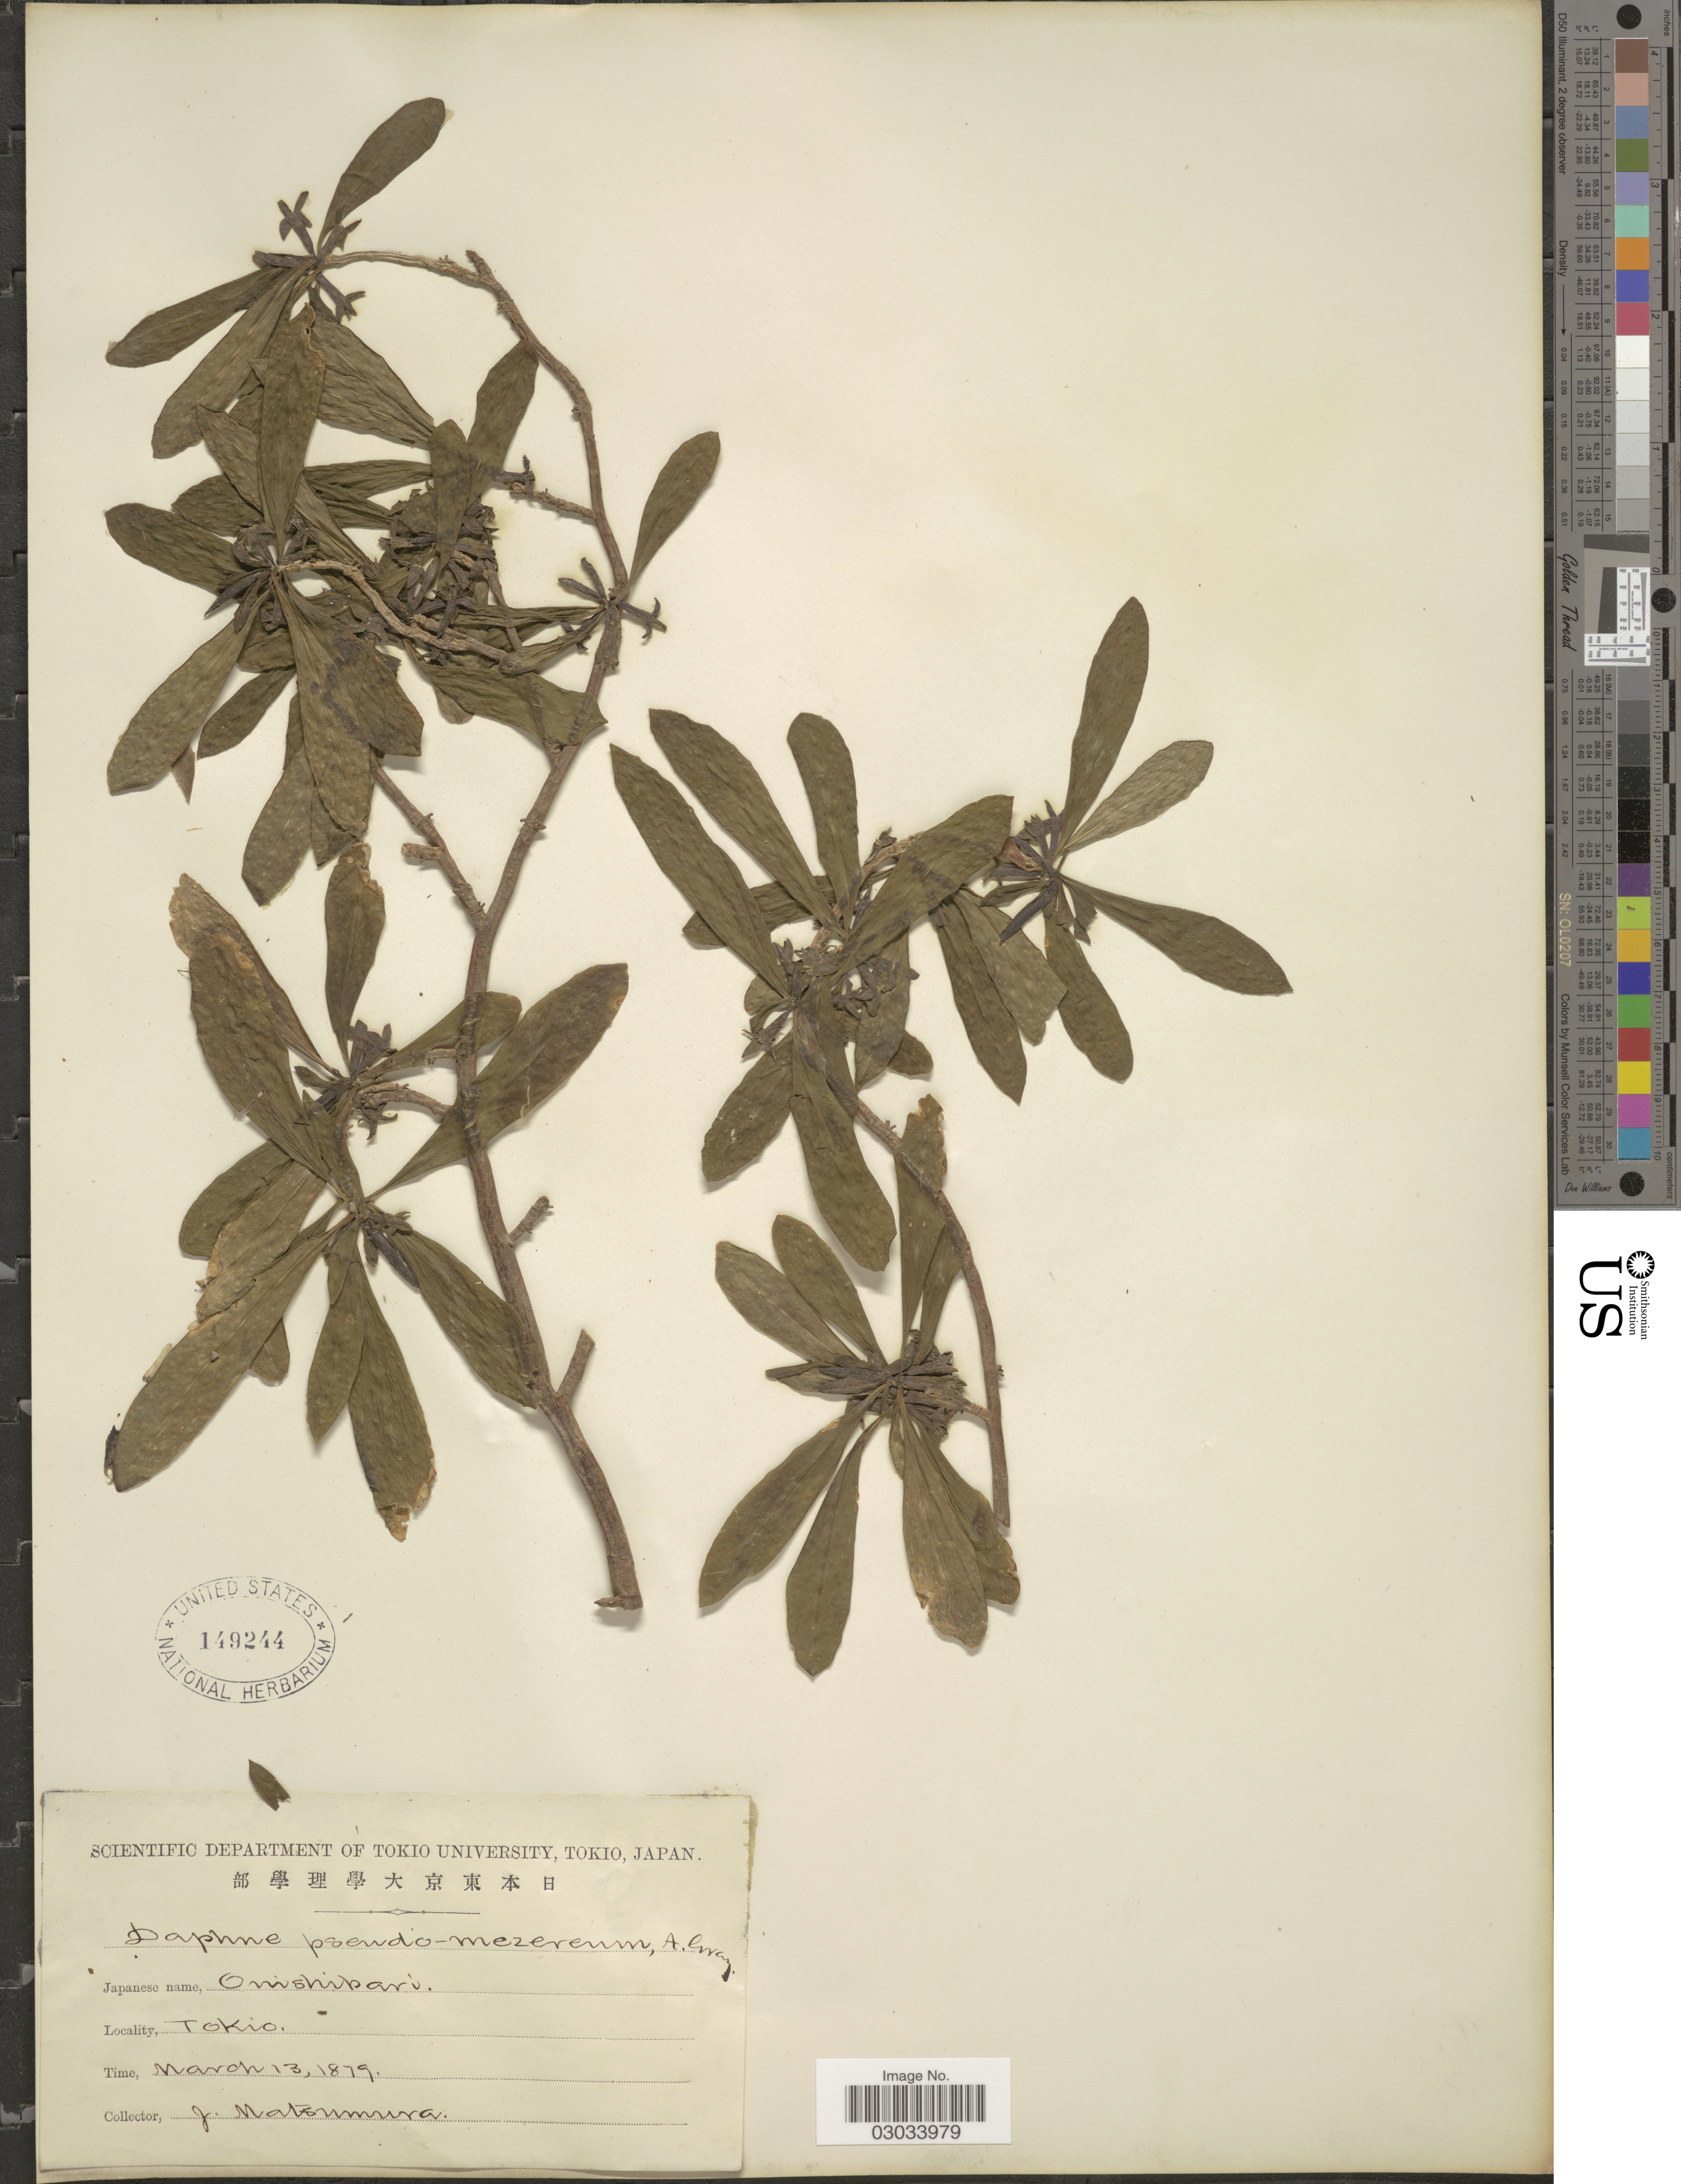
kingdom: Plantae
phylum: Tracheophyta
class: Magnoliopsida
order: Malvales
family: Thymelaeaceae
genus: Daphne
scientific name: Daphne pseudomezereum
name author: A. Gray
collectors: J. Matsumura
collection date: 1879-03-13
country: Japan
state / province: Tokyo, Federal City of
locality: Tokio.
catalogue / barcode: US 149244